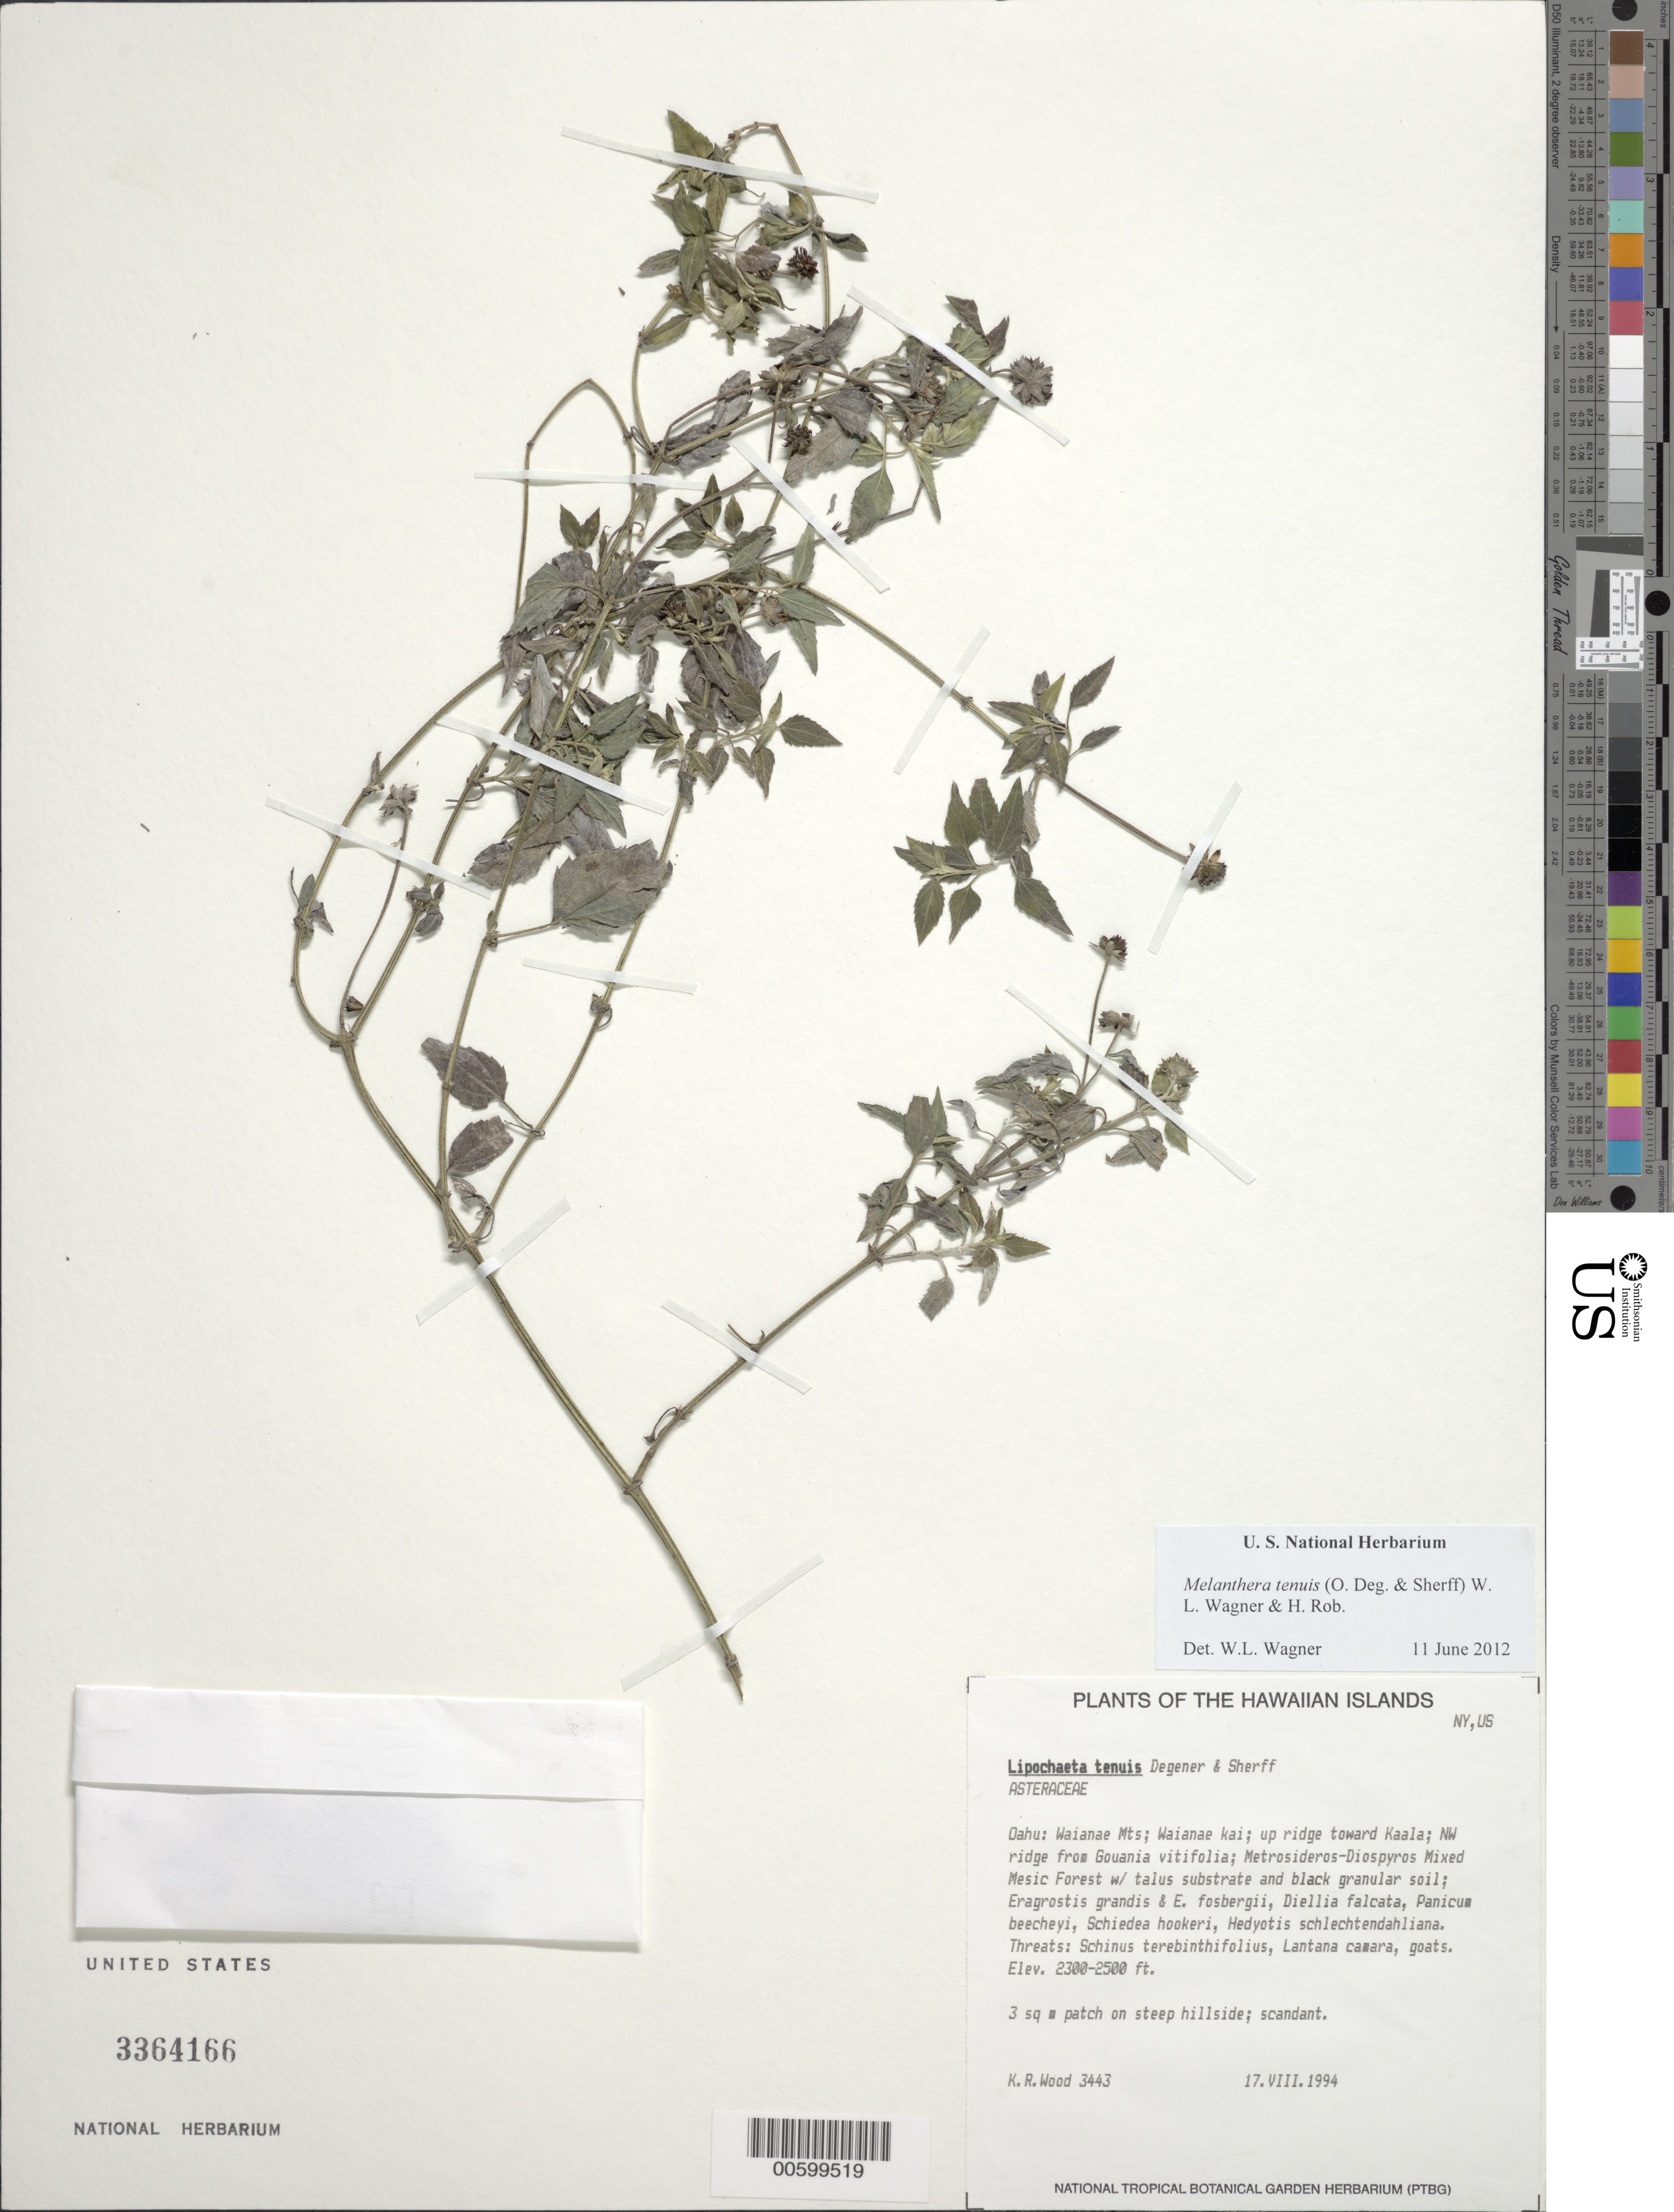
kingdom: Plantae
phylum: Tracheophyta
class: Magnoliopsida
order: Asterales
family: Asteraceae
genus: Wollastonia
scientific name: Wollastonia tenuis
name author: (O. Deg. & Sherff) Orchard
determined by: Wagner, W. L., (BOT), Smithsonian Institution - National Museum of Natural History (UNITED STATES)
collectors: K. R. Wood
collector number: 3443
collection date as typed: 17 Aug 1994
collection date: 1994-08-17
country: United States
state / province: Hawaii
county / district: Honolulu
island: Oahu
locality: Waianae Mts; Waianae kai; up ridge toward Kaala; NW ridge.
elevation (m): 701.04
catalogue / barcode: US 3364166